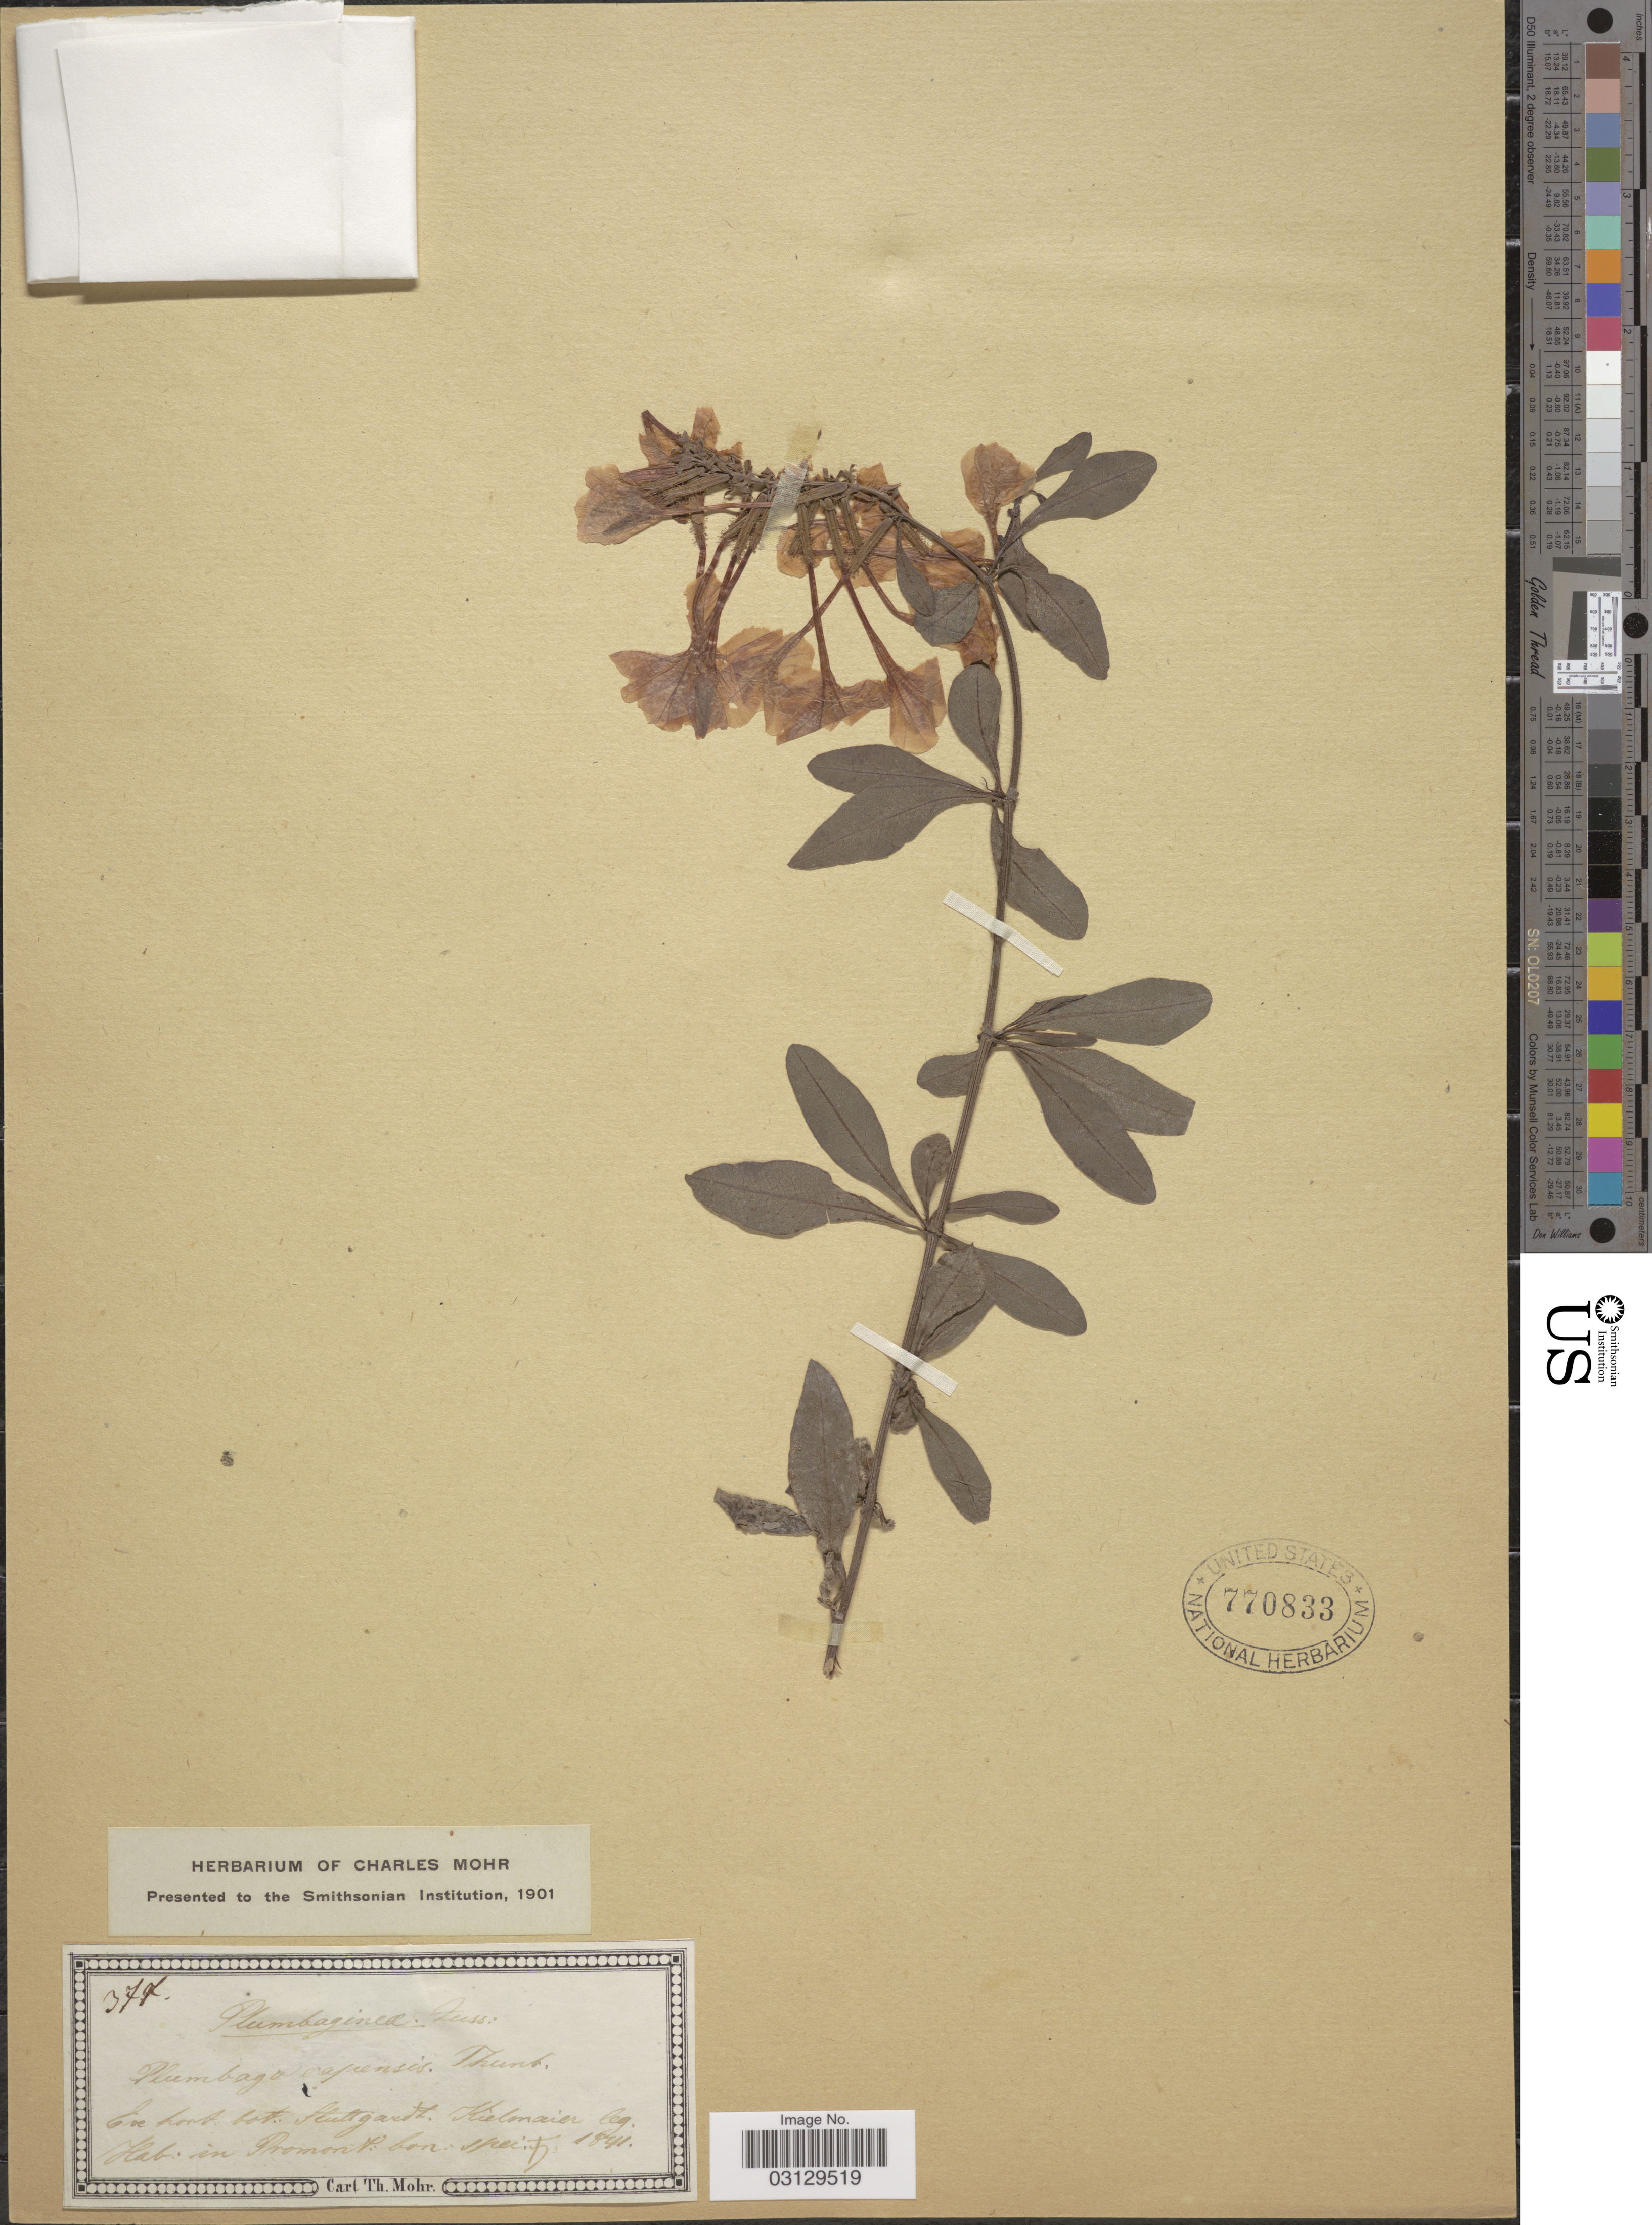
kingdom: Plantae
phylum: Tracheophyta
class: Magnoliopsida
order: Caryophyllales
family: Plumbaginaceae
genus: Plumbago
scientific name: Plumbago auriculata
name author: Lam.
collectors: Kielmaier, --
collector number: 377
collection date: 1841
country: South Africa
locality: Promont: bon: Spei.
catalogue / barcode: US 770833